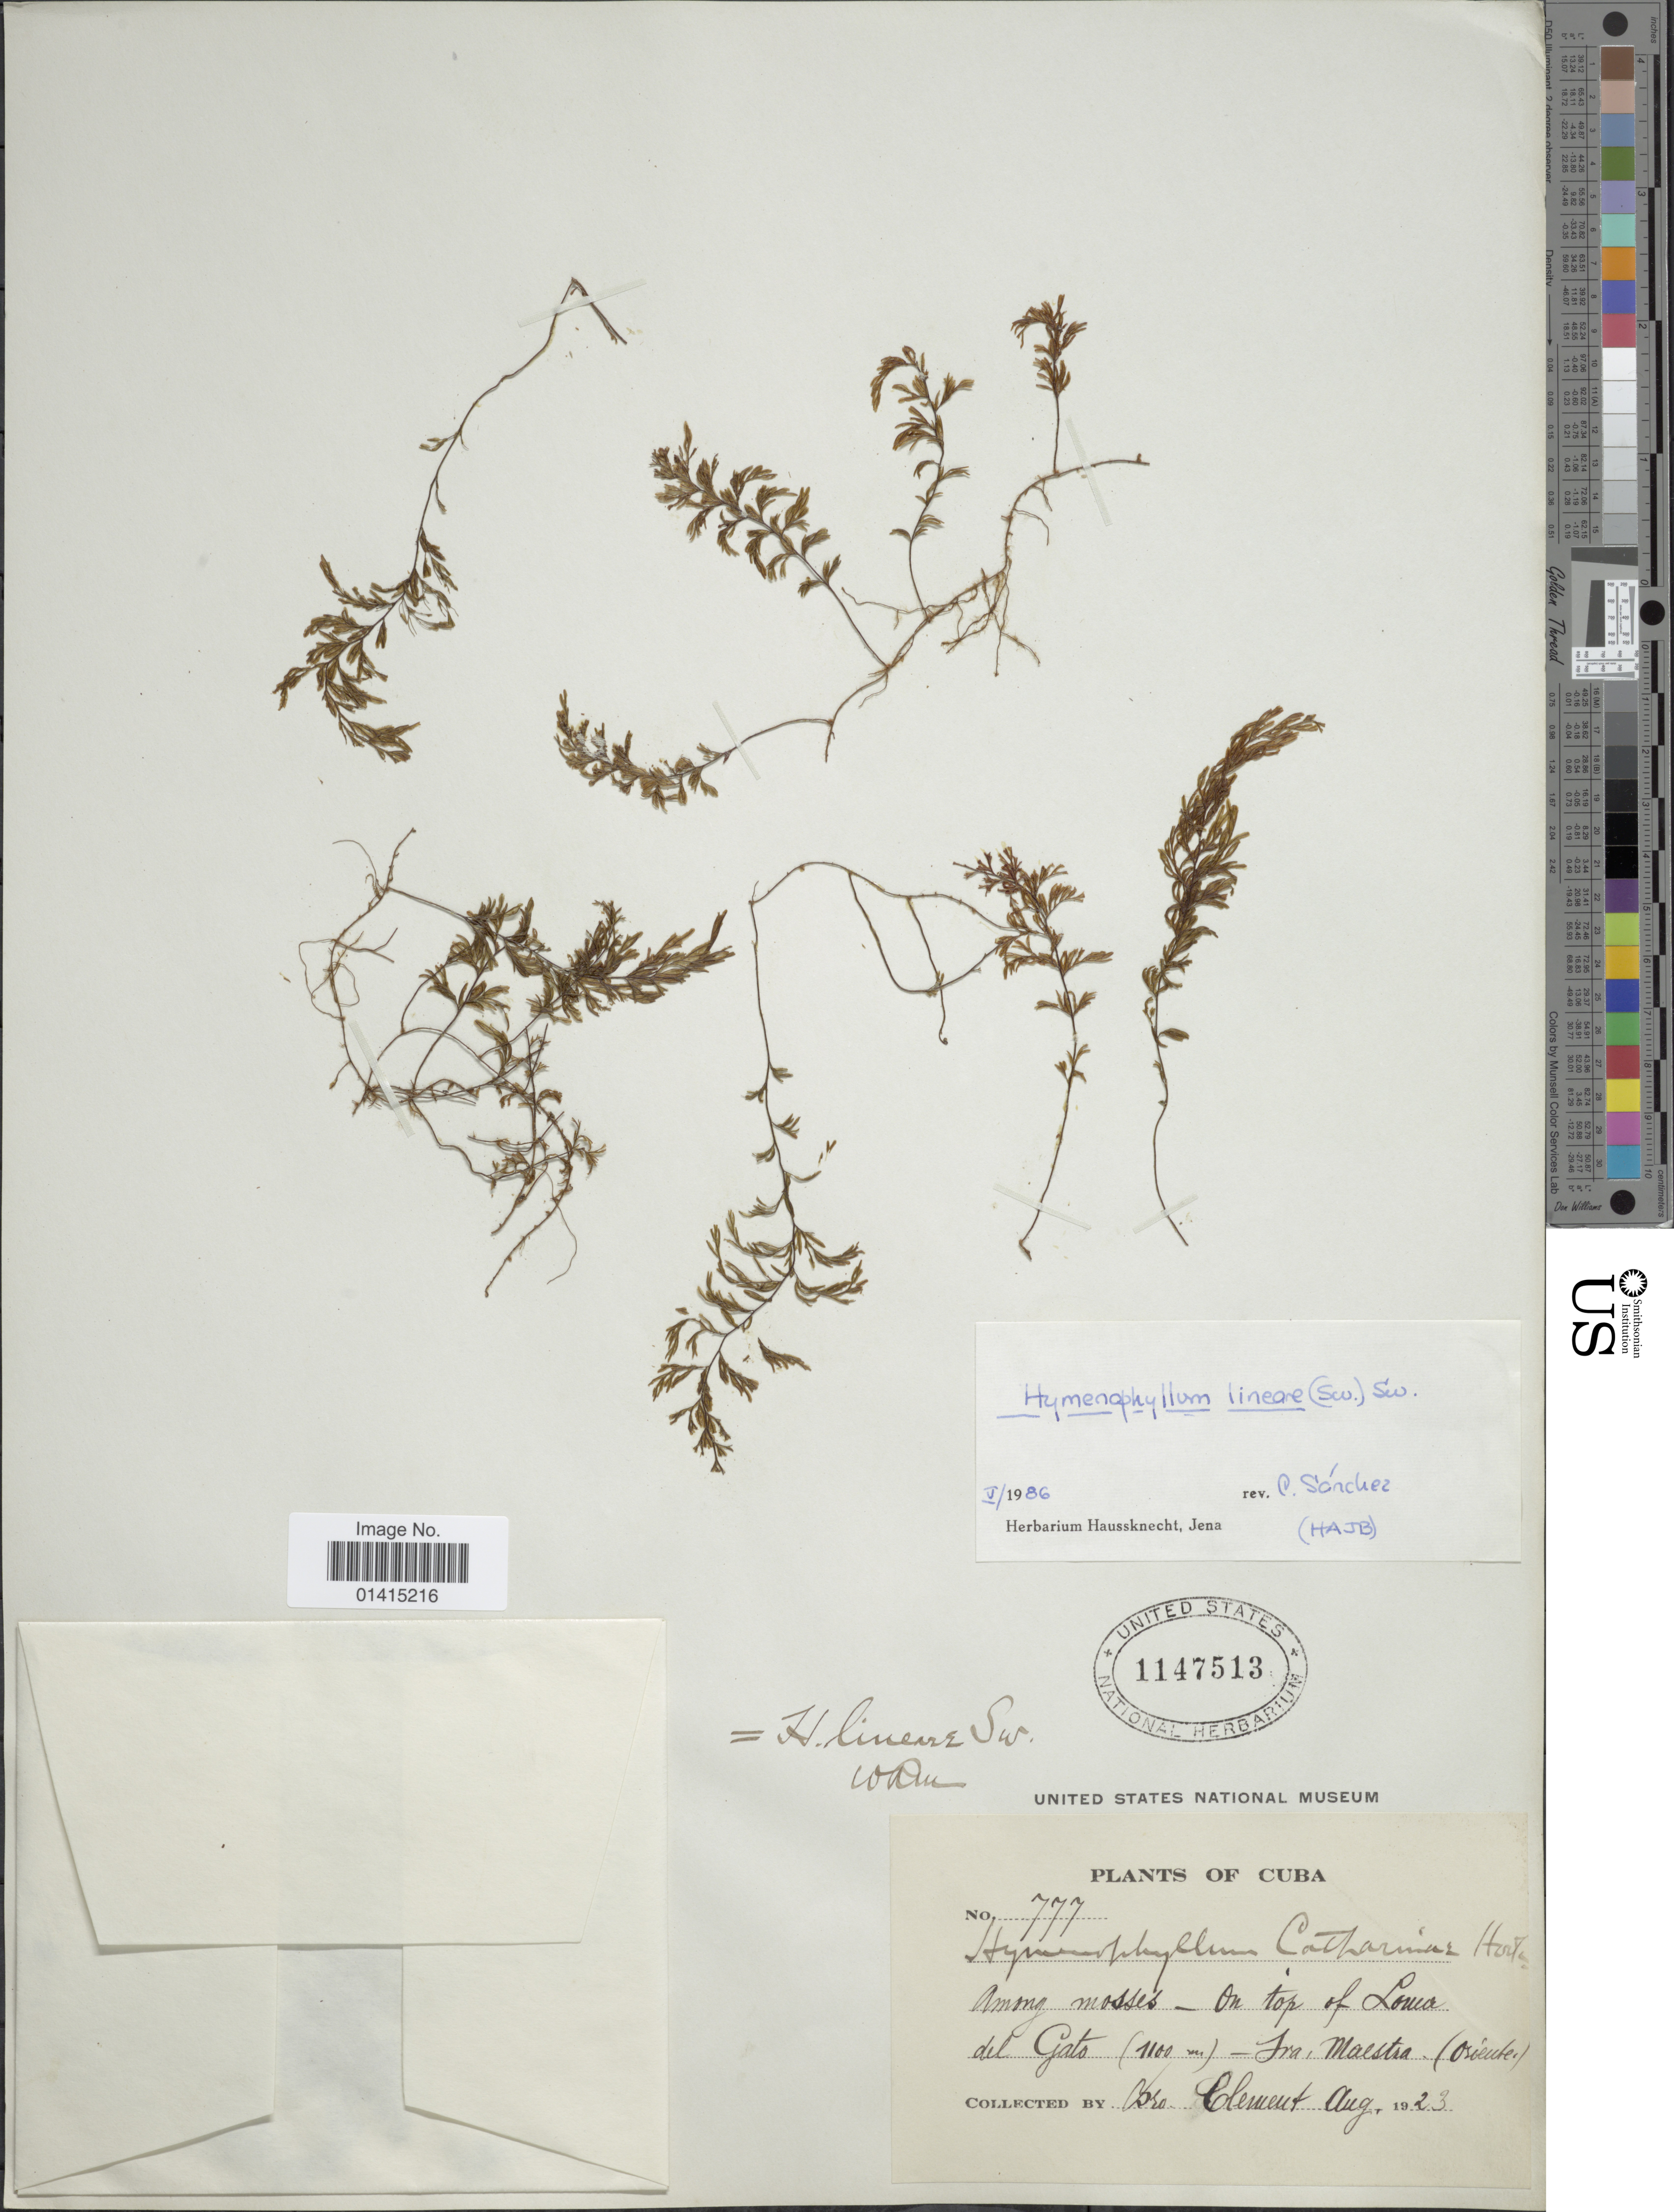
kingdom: Plantae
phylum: Tracheophyta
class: Polypodiopsida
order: Hymenophyllales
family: Hymenophyllaceae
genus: Hymenophyllum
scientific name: Hymenophyllum lineare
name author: (Sw.) Sw.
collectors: B. Clement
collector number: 777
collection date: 1923-08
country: Cuba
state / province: Oriente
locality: Among mosses-on top of Loma del Gato-Sra Maestra(Oriente)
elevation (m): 1100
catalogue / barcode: US 1147513